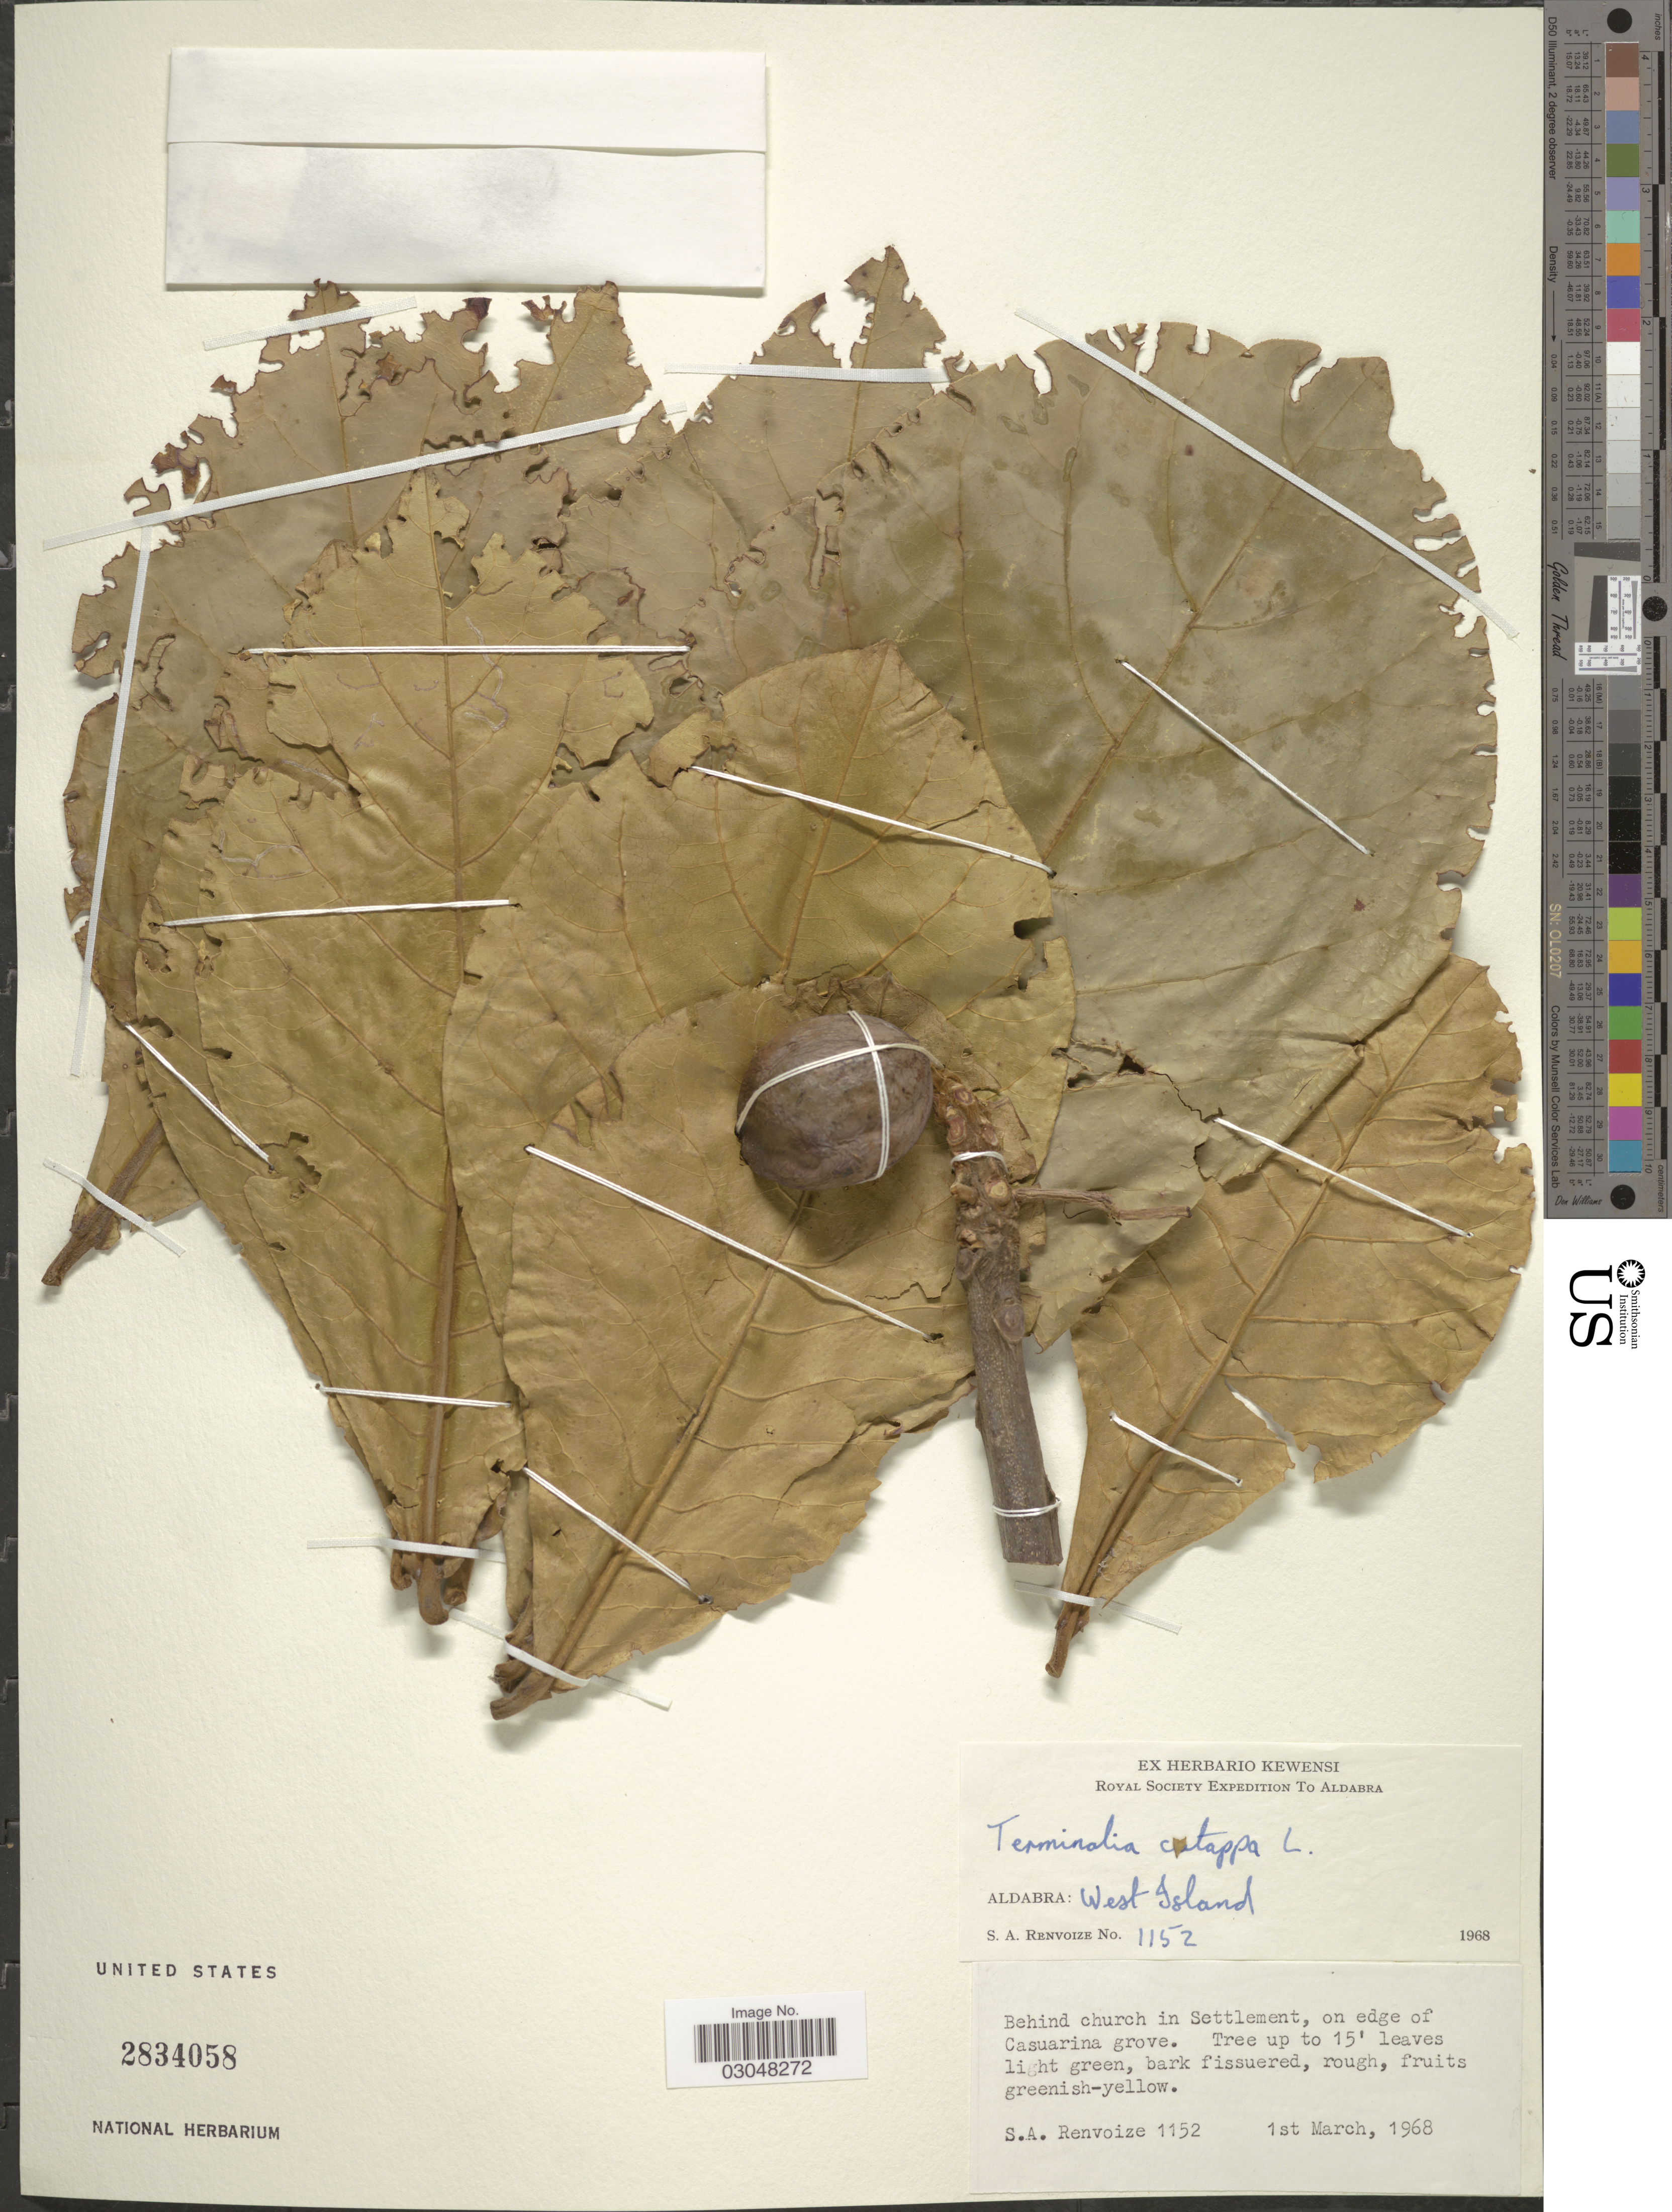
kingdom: Plantae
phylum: Tracheophyta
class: Magnoliopsida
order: Myrtales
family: Combretaceae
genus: Terminalia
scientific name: Terminalia catappa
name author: L.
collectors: S. A. Renvoize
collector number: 1152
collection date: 1968-03-01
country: Seychelles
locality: Aldabra: West Island. Behind church in Settlement, on edge of Casuarina grove.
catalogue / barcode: US 2834058